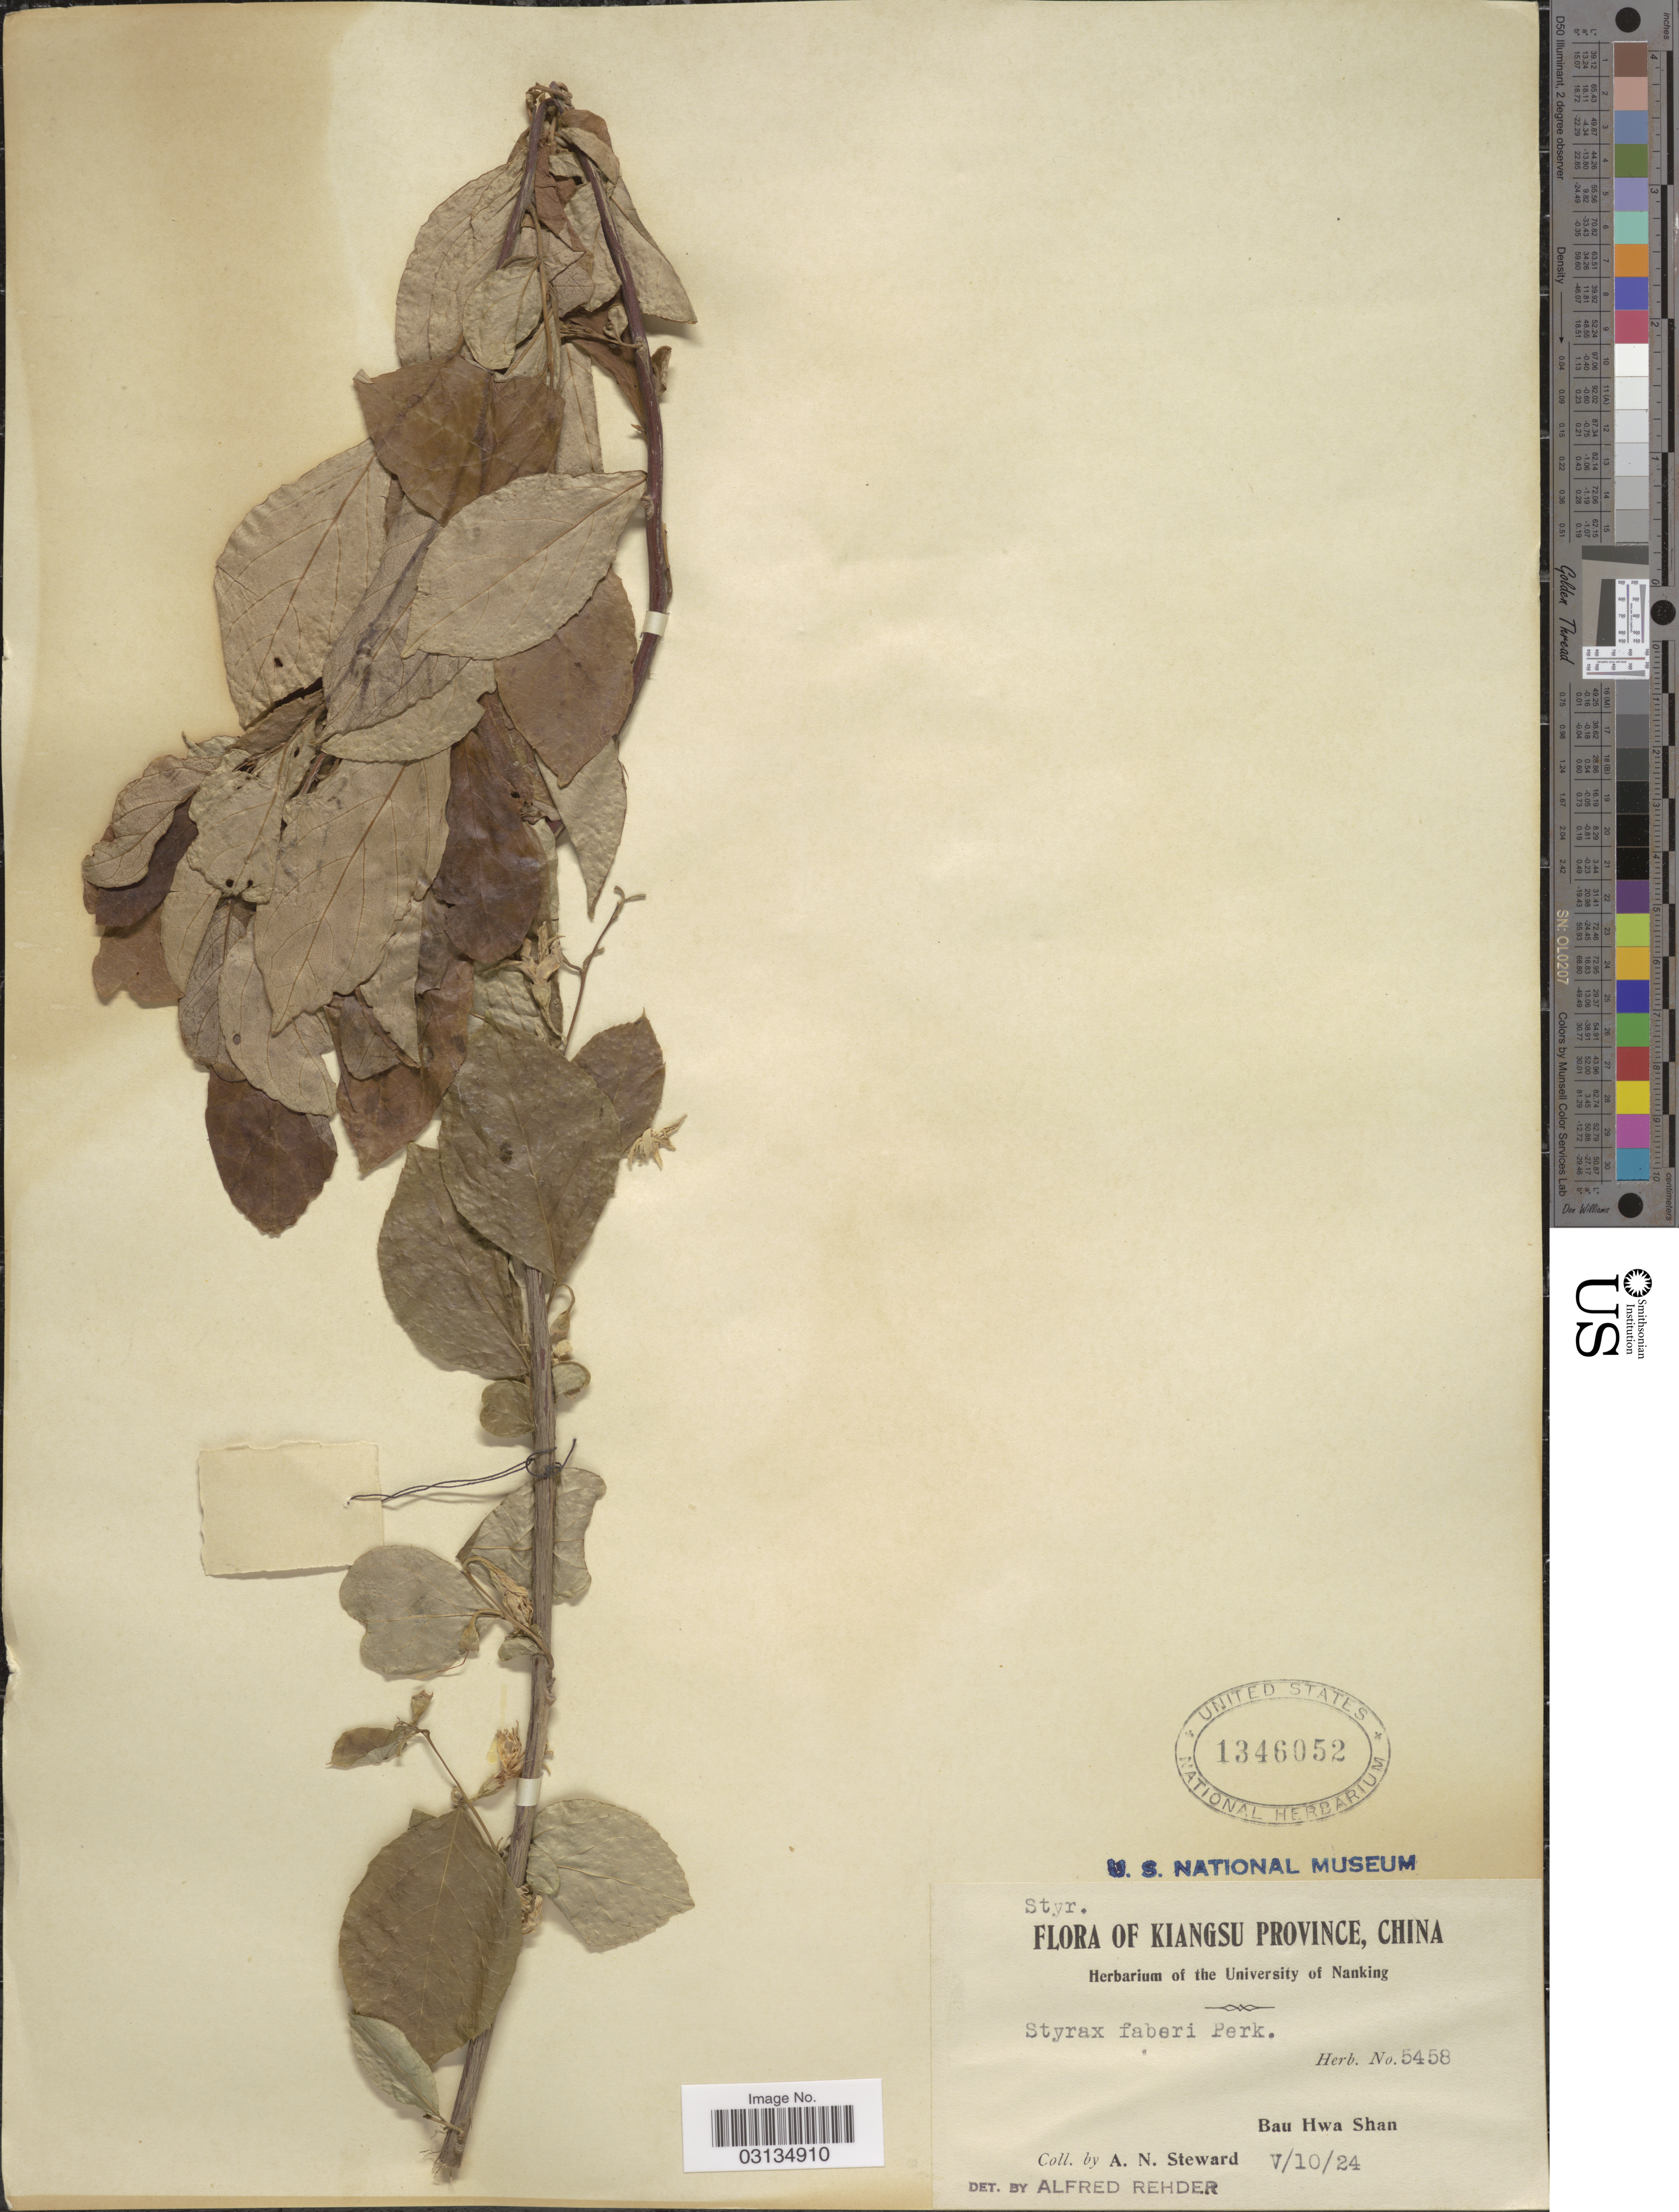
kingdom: Plantae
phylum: Tracheophyta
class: Magnoliopsida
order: Ericales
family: Styracaceae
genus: Styrax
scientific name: Styrax faberi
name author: Perkins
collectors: A. N. Steward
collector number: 5458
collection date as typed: Transcribed d/m/y: 10/5/24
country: China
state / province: Jiangsu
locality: Kiangsu Province. Bau Hwa Shan.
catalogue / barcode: US 1346052